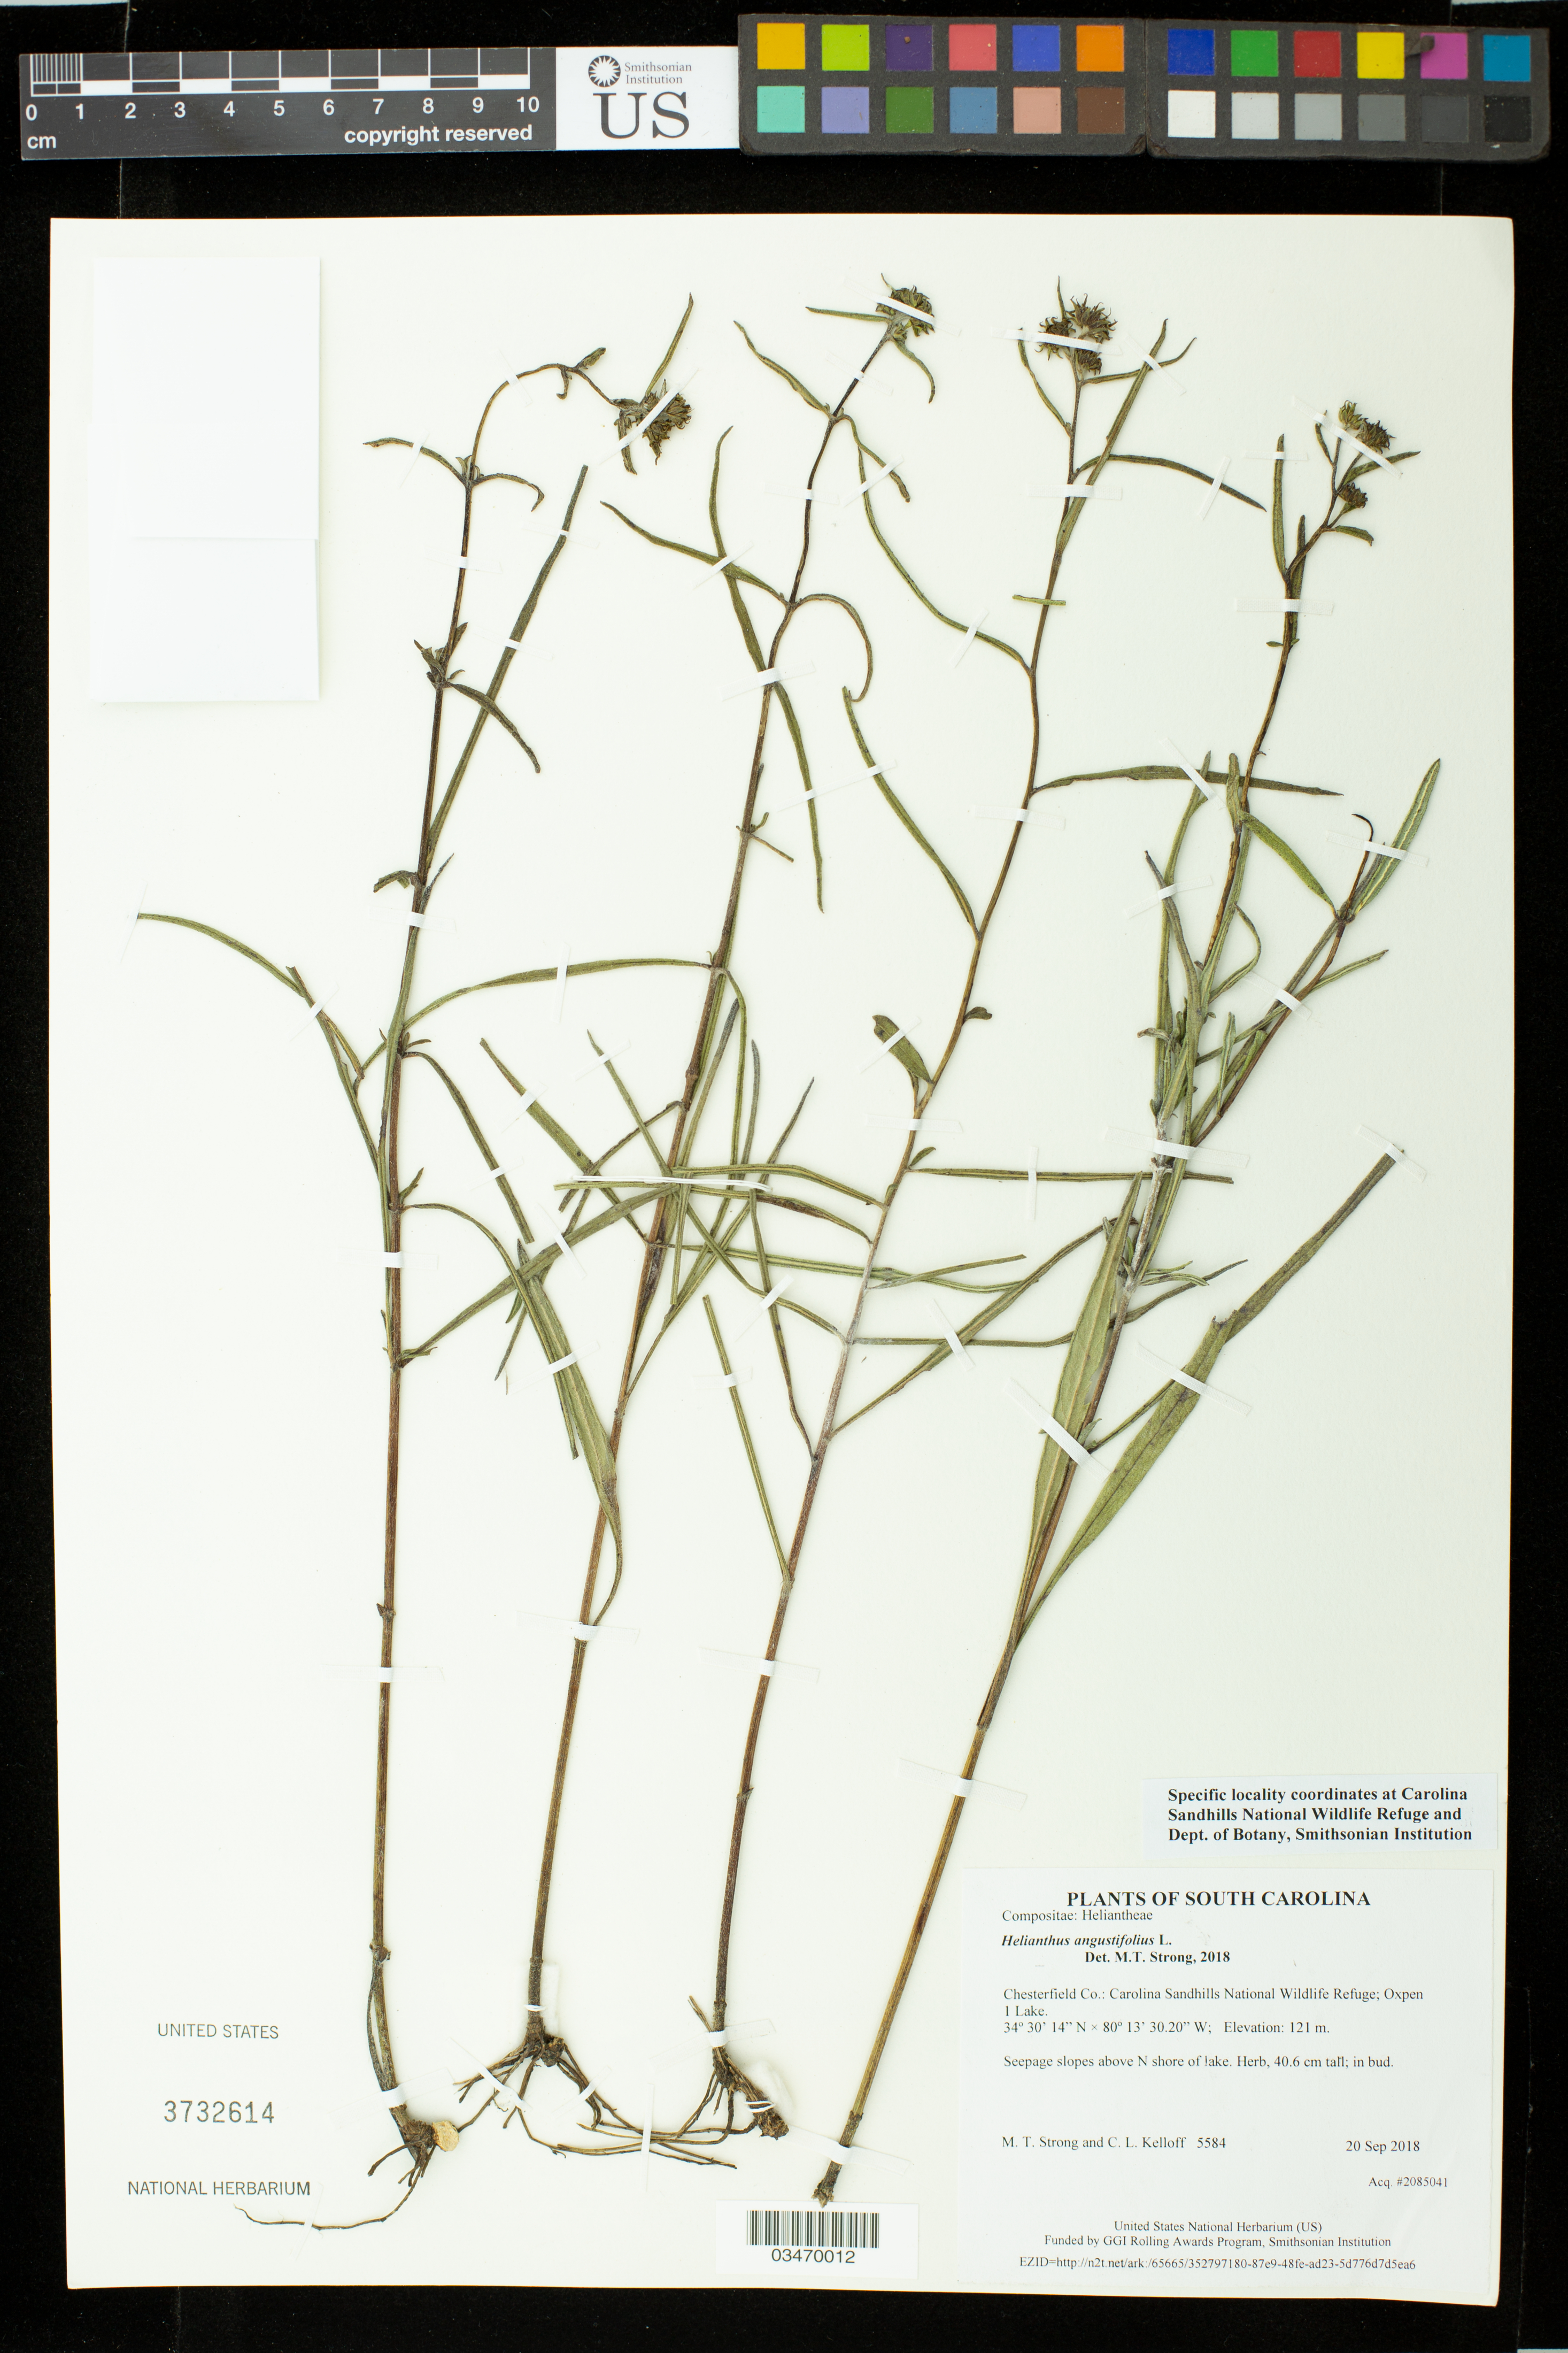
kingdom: Plantae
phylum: Tracheophyta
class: Magnoliopsida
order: Asterales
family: Asteraceae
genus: Helianthus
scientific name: Helianthus angustifolius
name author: L.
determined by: Strong, M. T., (US), Smithsonian Institution - National Museum of Natural History (UNITED STATES)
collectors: M. T. Strong & C. L. Kelloff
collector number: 5584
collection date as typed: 20 Sep 2018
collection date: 2018-09-20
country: United States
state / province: South Carolina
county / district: Chesterfield Co.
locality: Carolina Sandhills National Wildlife Refuge; Oxpen 1 seepage slopes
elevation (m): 121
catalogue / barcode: US 3732614